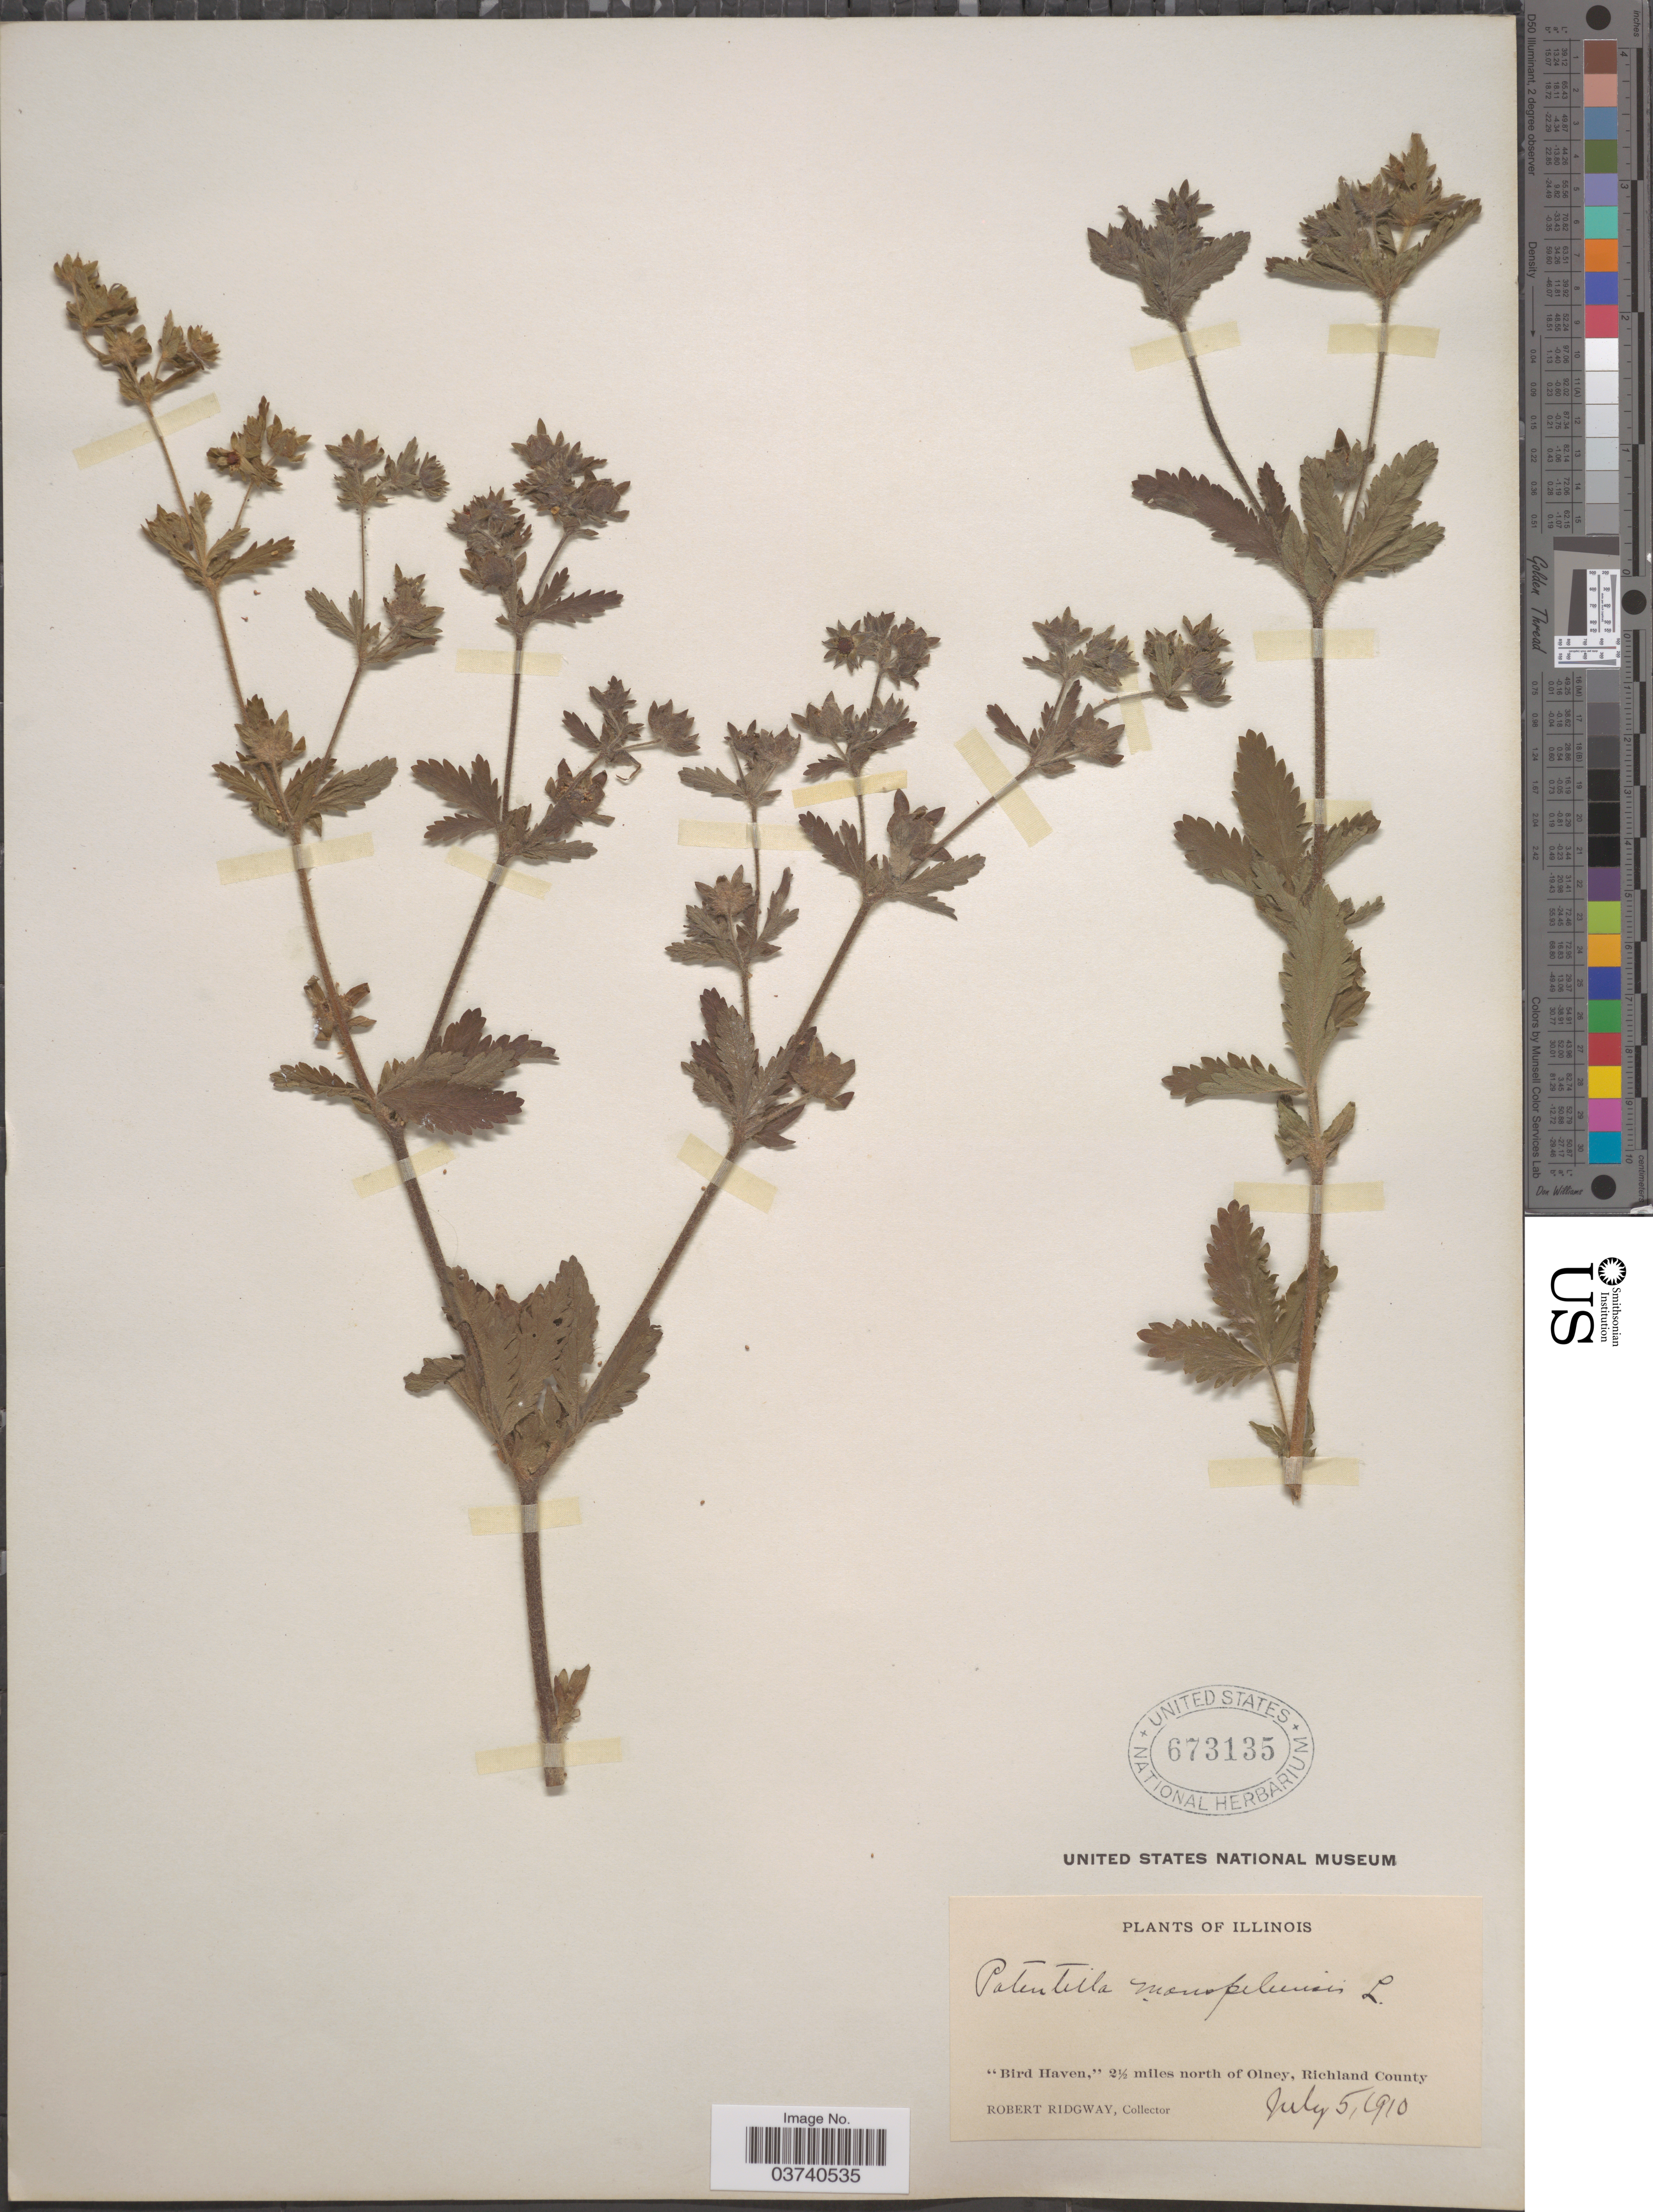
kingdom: Plantae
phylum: Tracheophyta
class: Magnoliopsida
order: Rosales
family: Rosaceae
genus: Potentilla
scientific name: Potentilla norvegica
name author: L.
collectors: R. Ridgway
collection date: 1910-07-05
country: United States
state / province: Illinois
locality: Bird Haven,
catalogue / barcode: US 673135